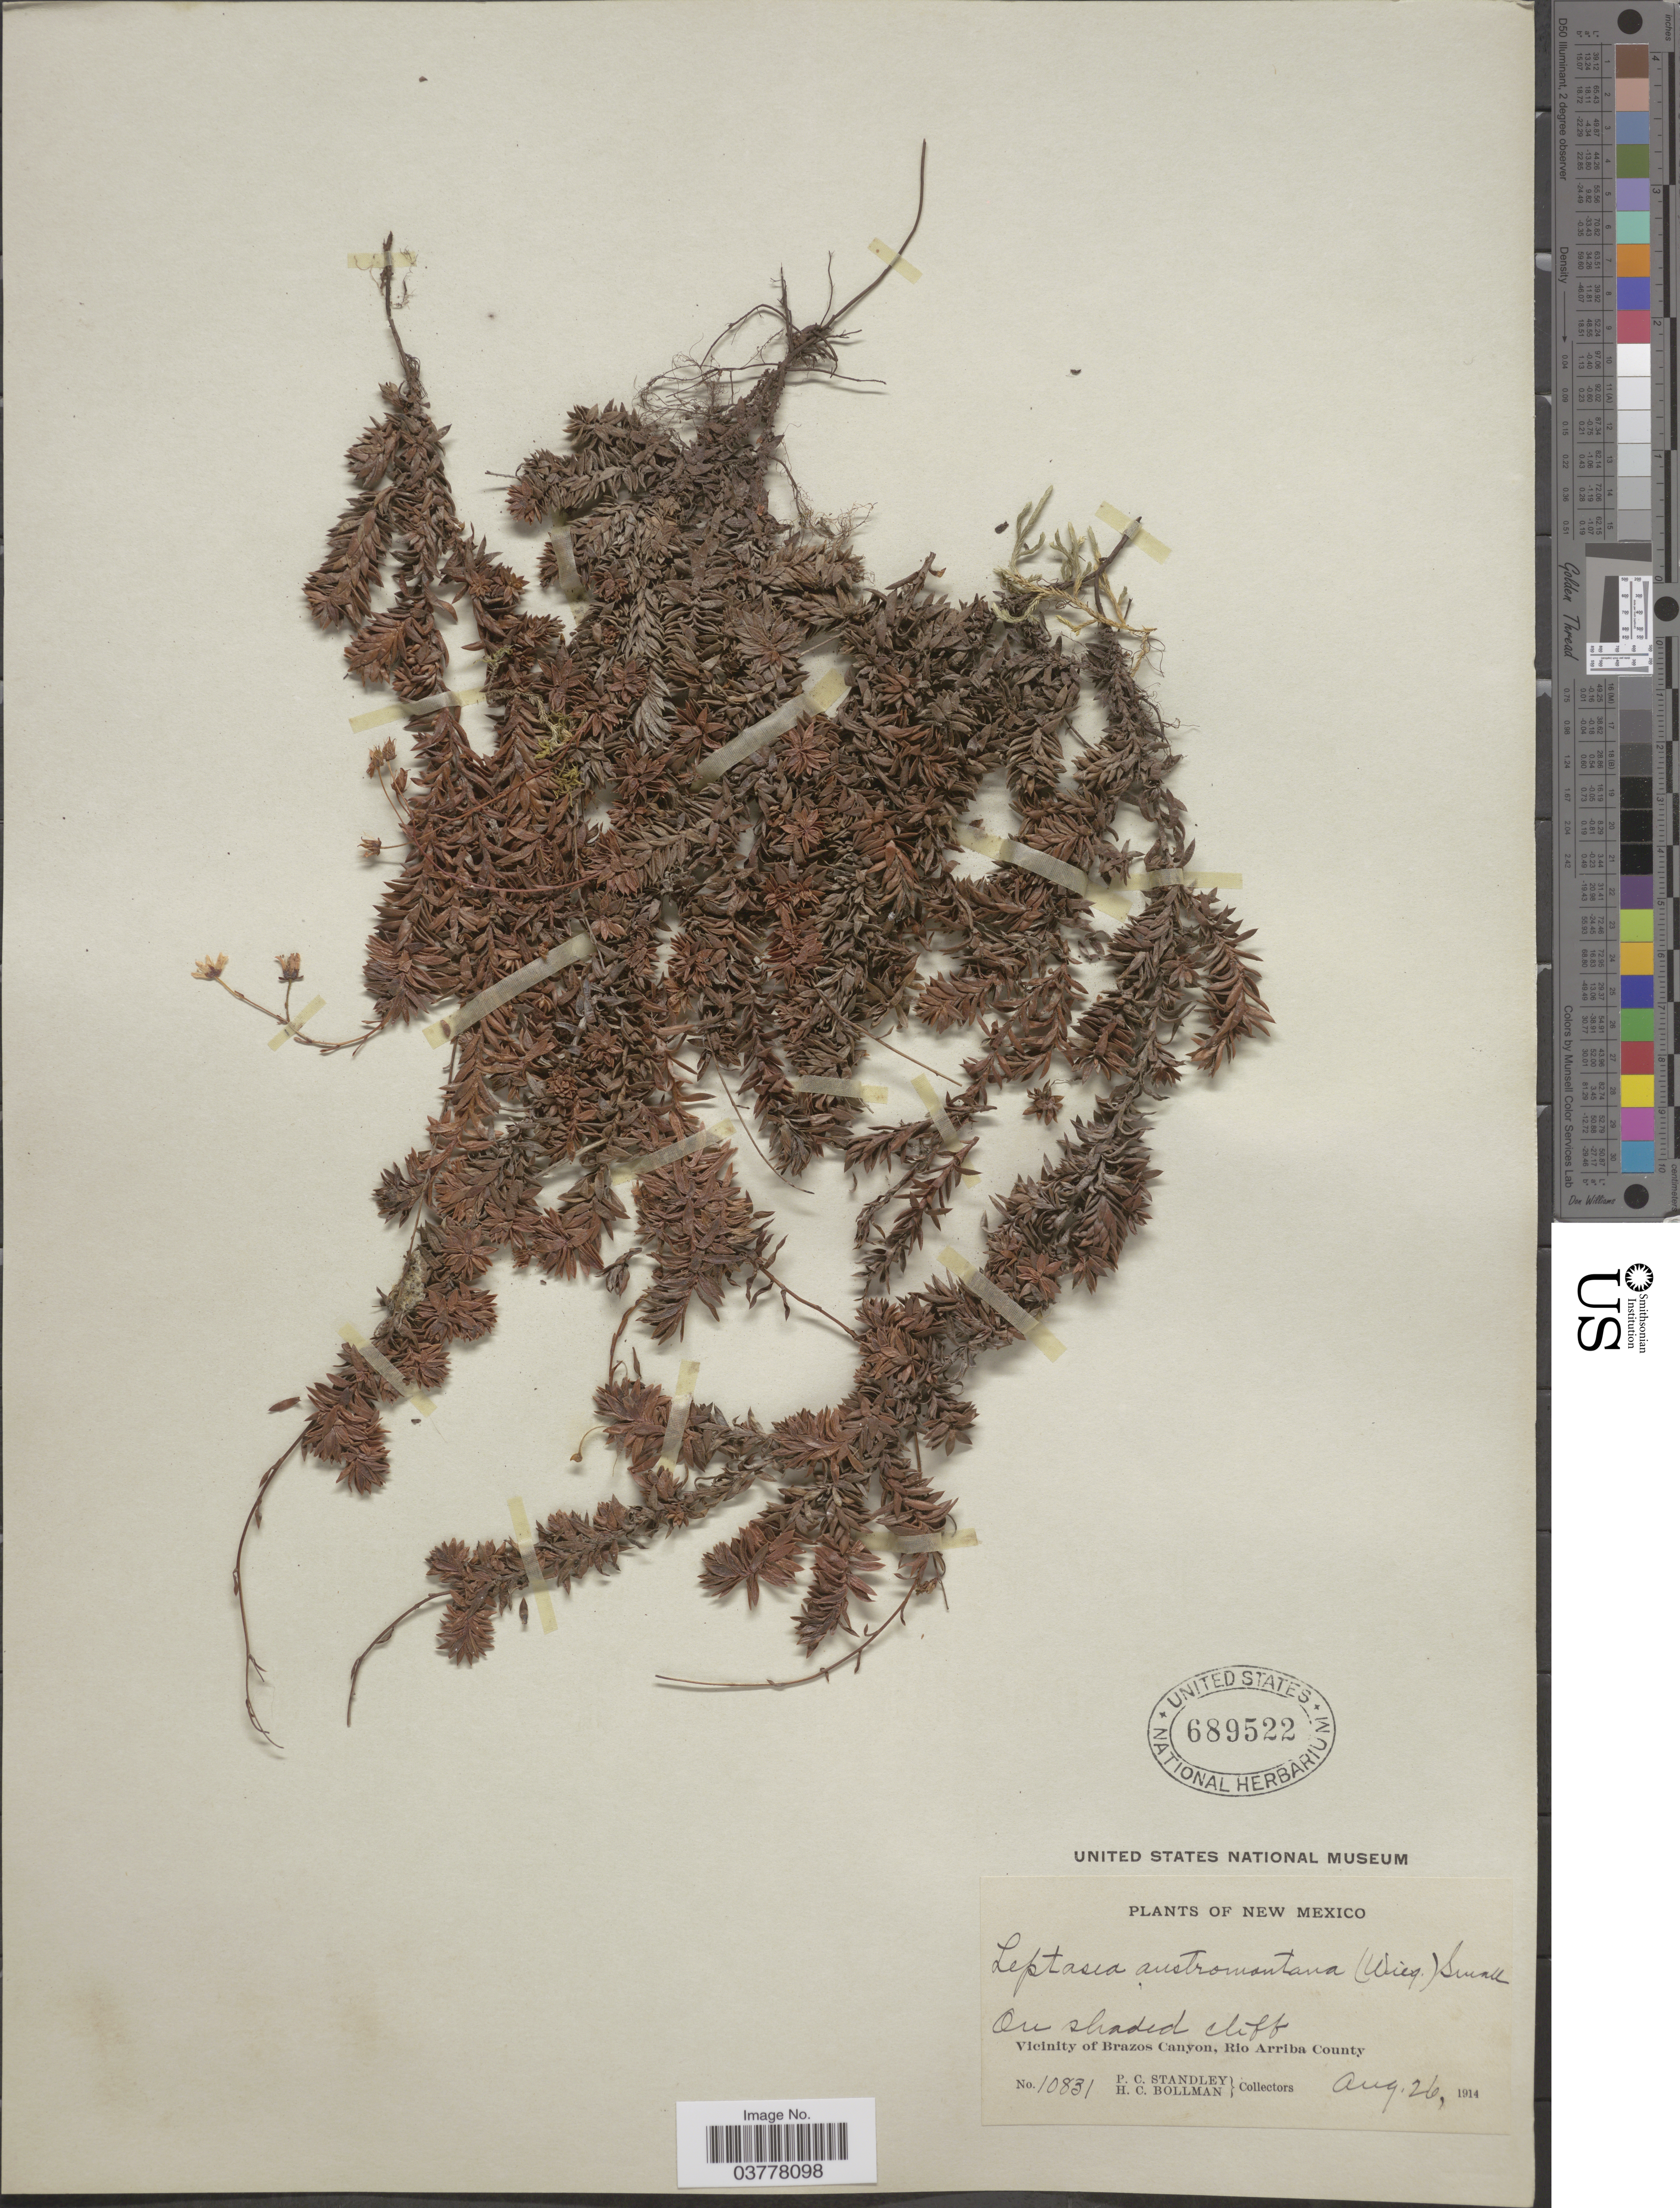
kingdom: Plantae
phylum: Tracheophyta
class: Magnoliopsida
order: Saxifragales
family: Saxifragaceae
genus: Saxifraga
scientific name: Saxifraga bronchialis subsp. austromontana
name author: (Wiegand) Piper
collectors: P. C. Standley & H. C. Bollman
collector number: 10831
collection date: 1914-08-26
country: United States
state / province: New Mexico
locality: Vicinity of Brazos Canyon, Rio Arriba County.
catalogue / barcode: US 689522